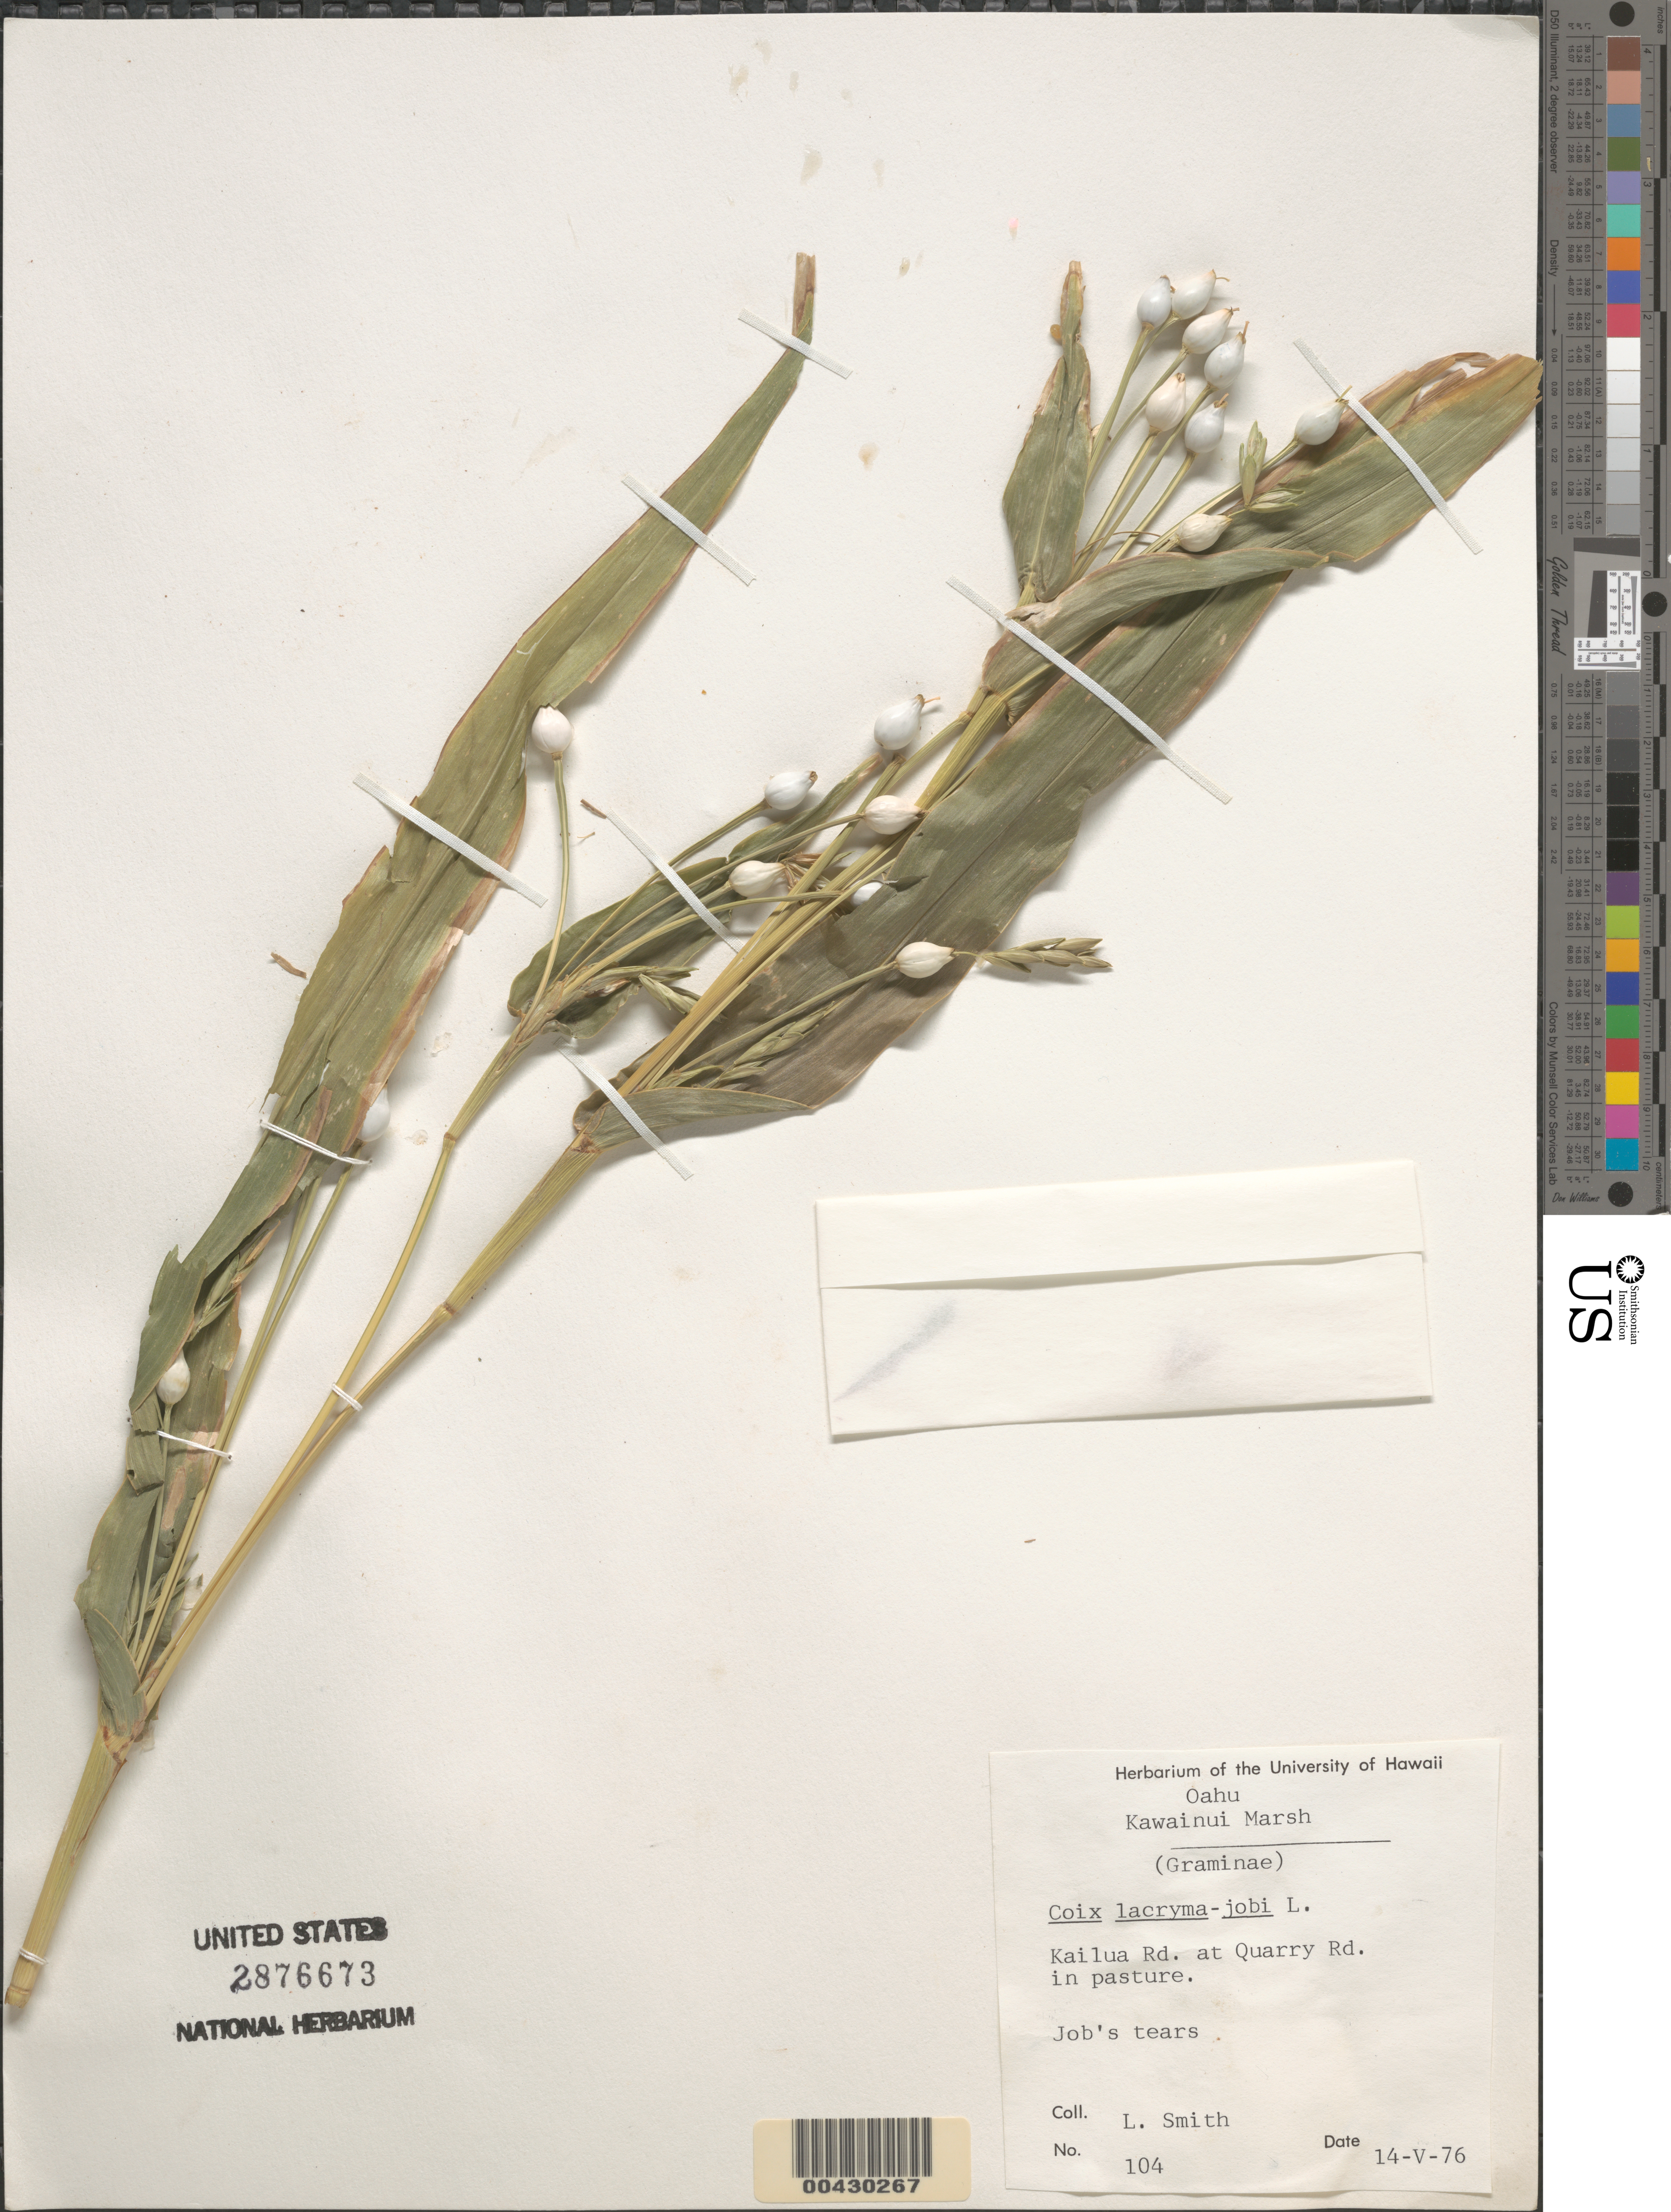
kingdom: Plantae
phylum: Tracheophyta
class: Liliopsida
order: Poales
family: Poaceae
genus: Coix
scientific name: Coix lacryma-jobi var. lacryma-jobi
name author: L.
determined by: Faccenda, K.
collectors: L. Smith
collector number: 104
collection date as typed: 14 May 1976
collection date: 1976-05-14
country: United States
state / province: Hawaii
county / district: Honolulu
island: Oahu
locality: Kawainui Marsh, Kailua Rd. at Quarry Rd.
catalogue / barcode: US 2876673